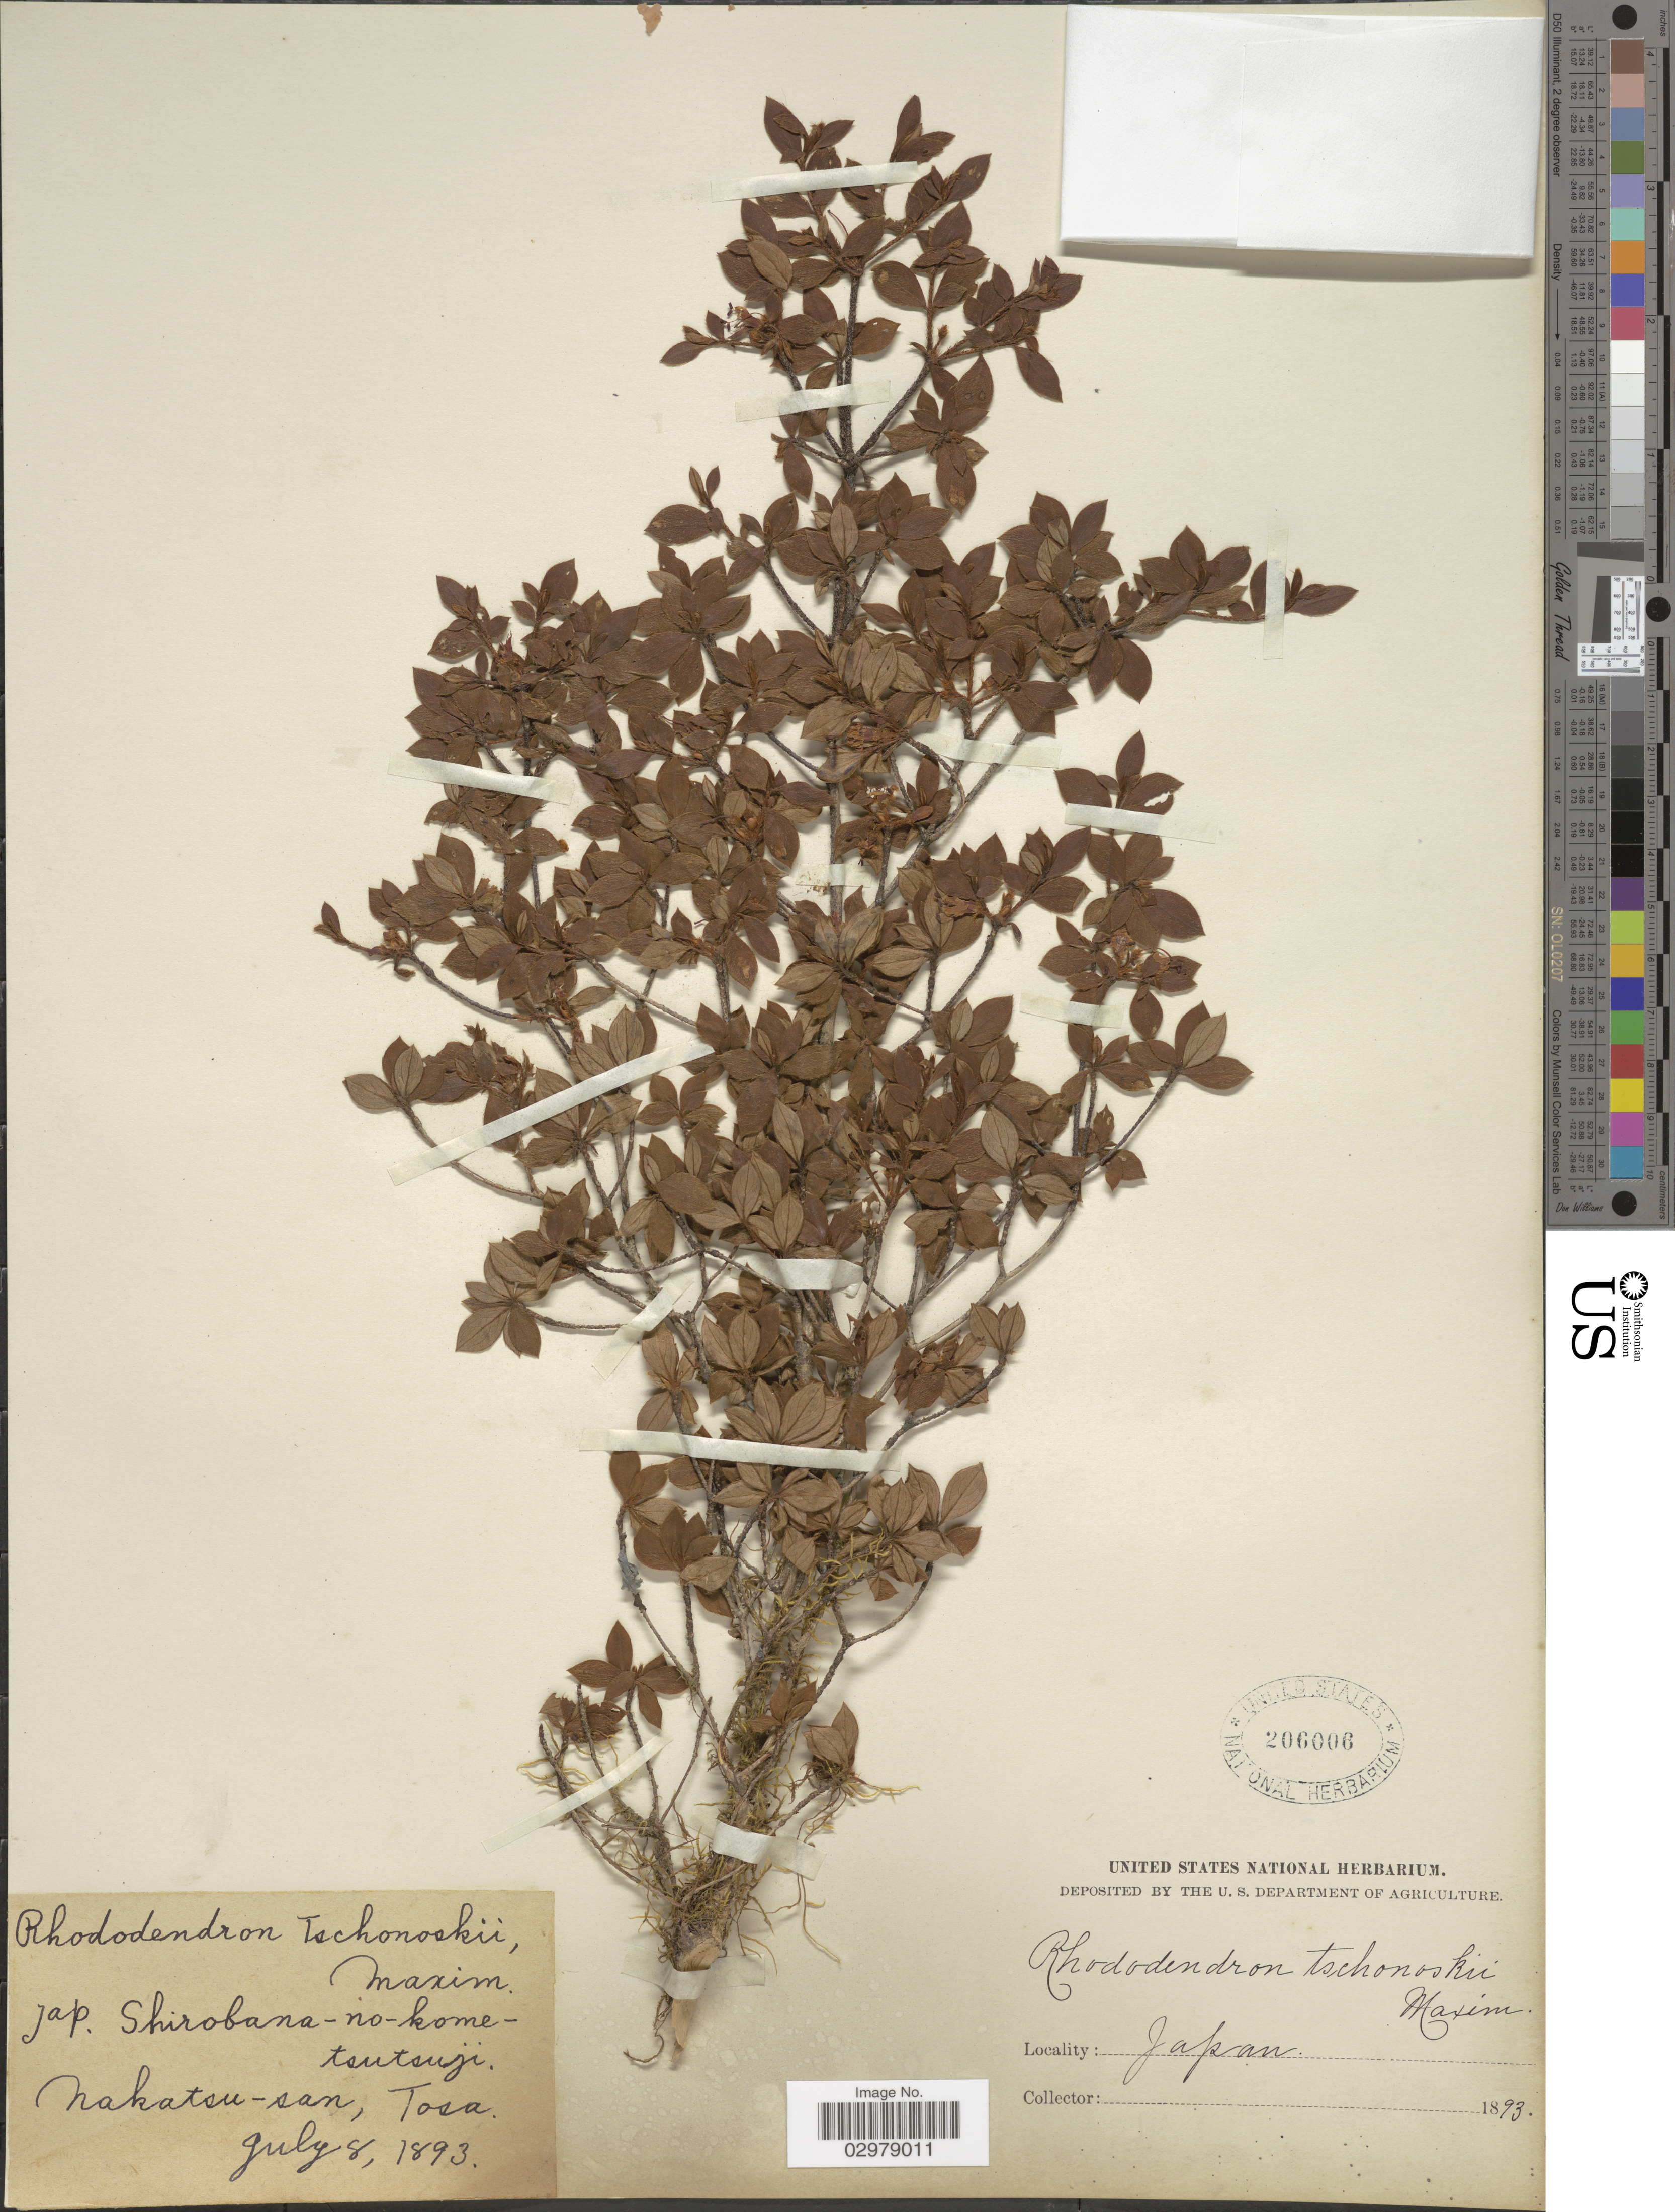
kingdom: Plantae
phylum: Tracheophyta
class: Magnoliopsida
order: Ericales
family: Ericaceae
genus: Rhododendron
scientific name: Rhododendron tschonoskii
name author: Maxim.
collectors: ex herb. U. S. Department of Agriculture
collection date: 1893-07-08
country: Japan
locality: Nakatsu-san, Tosa.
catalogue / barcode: US 206006